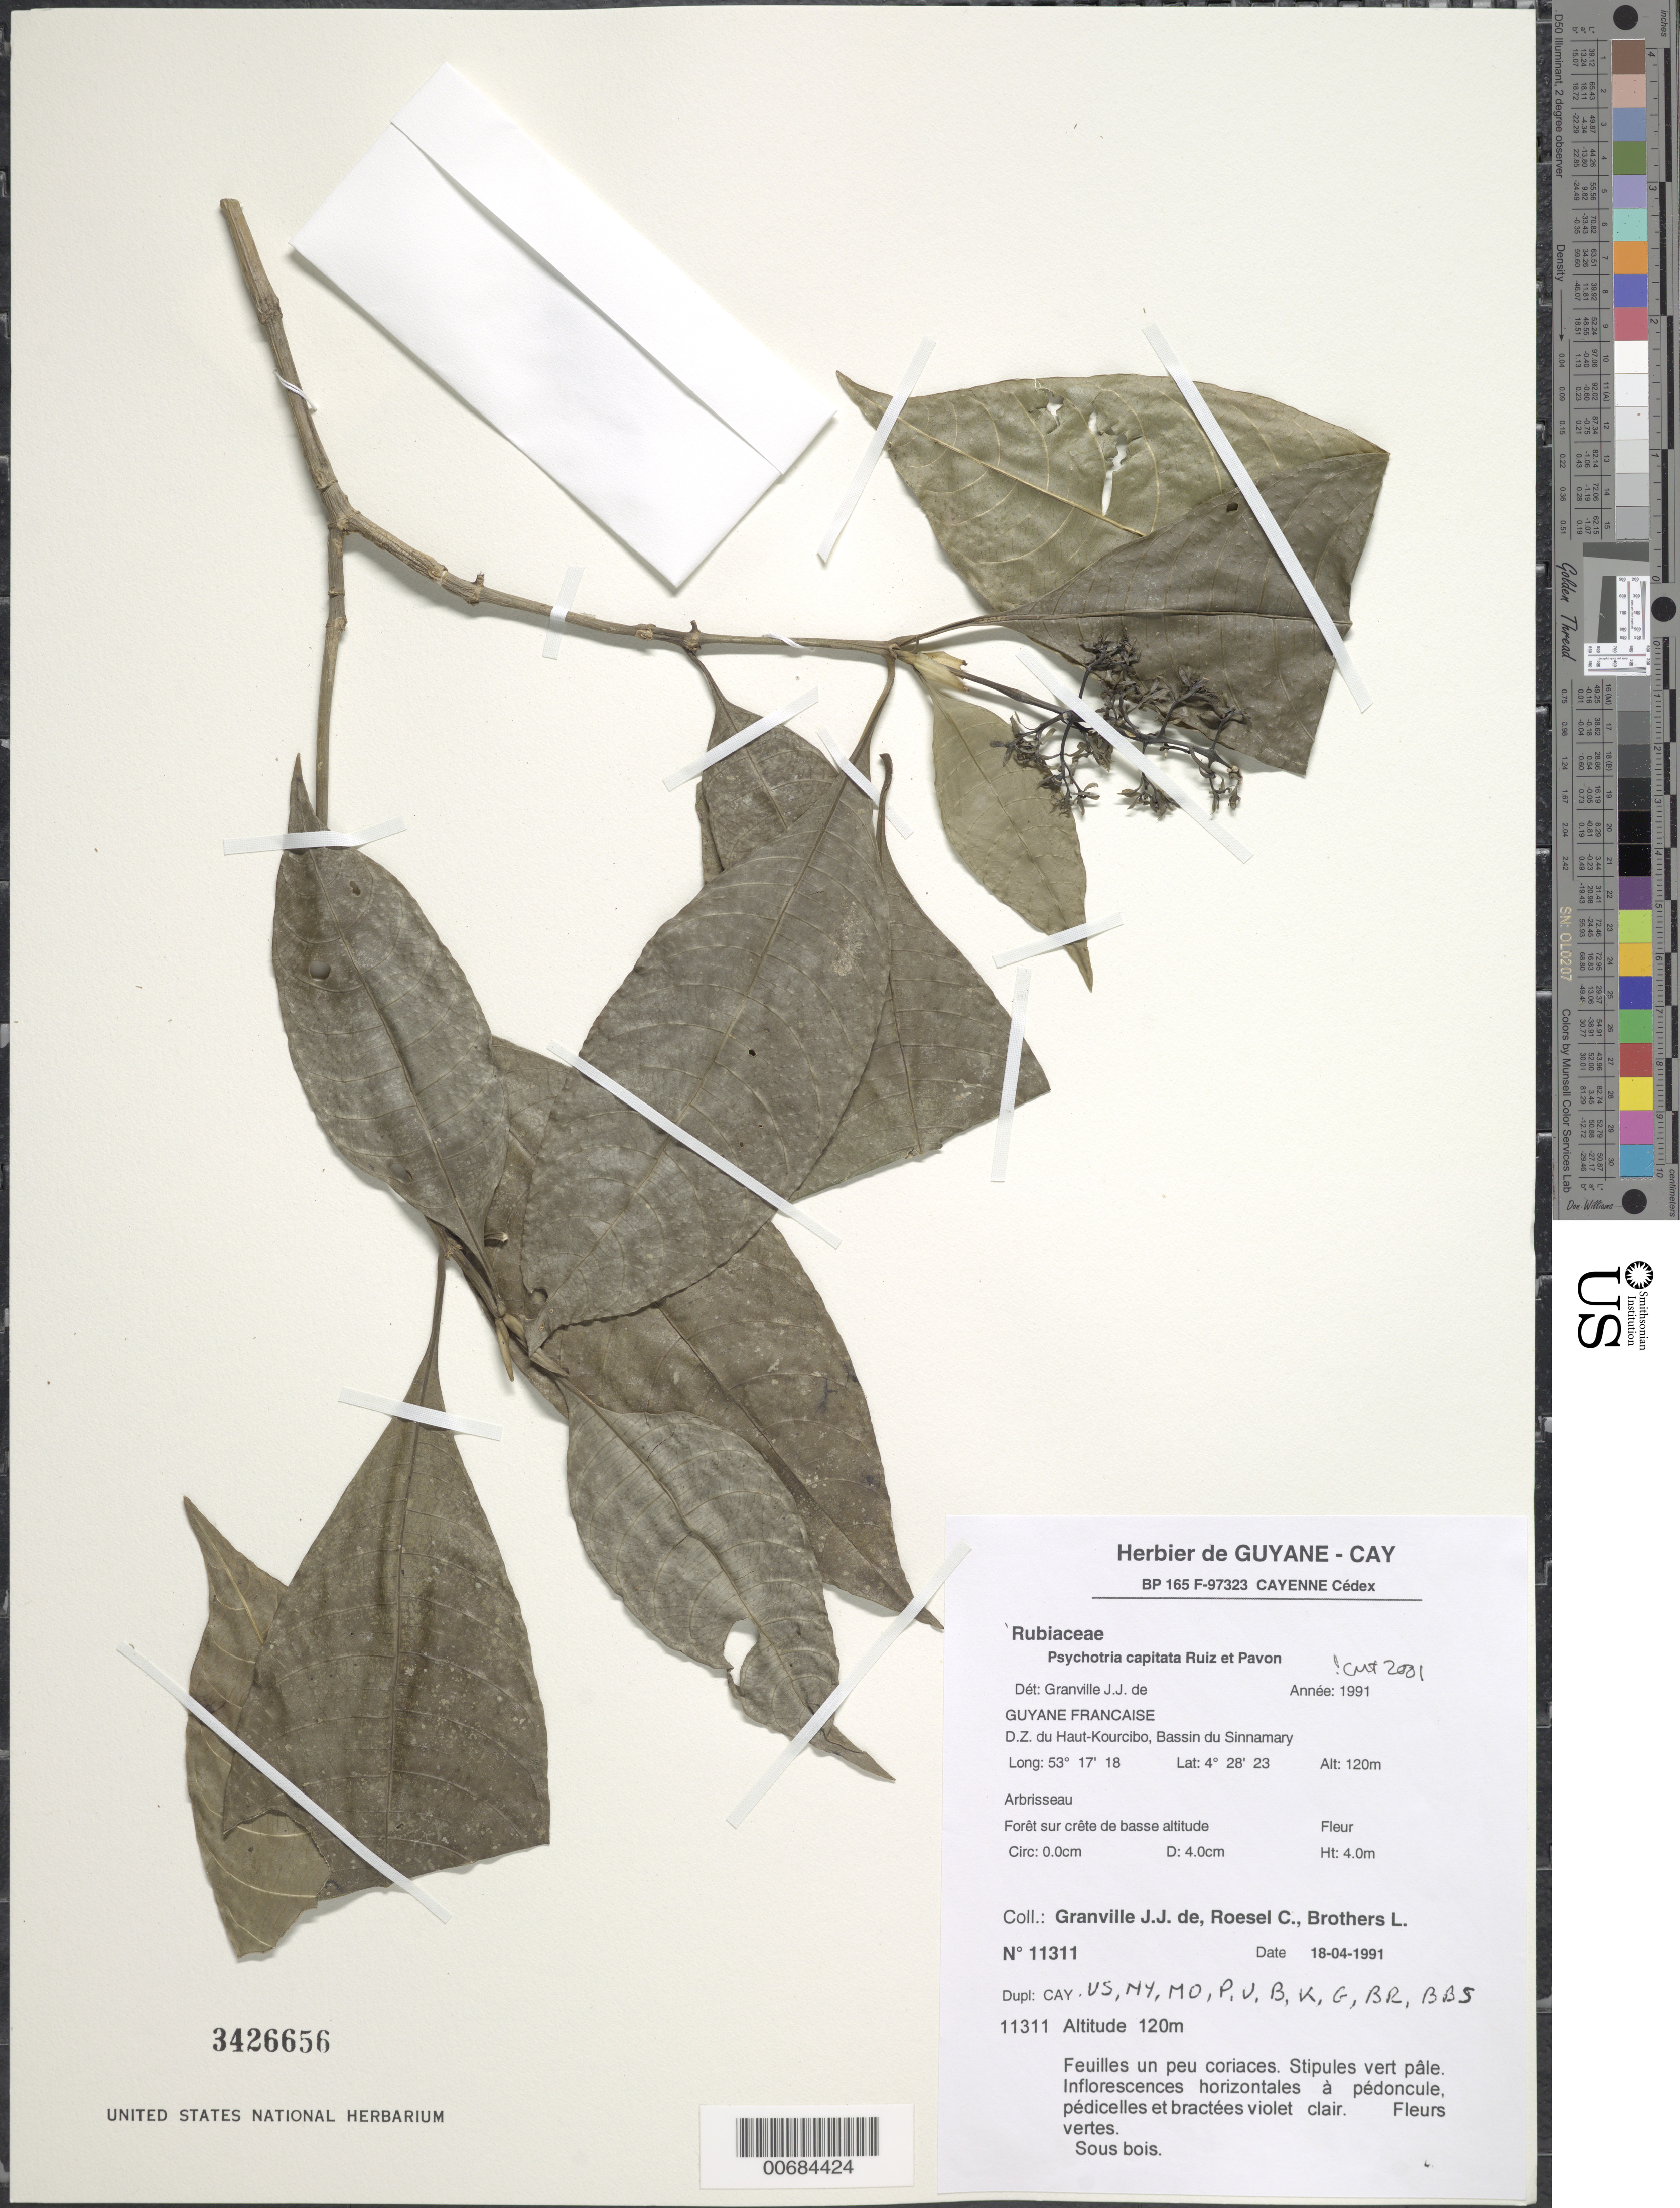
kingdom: Plantae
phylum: Tracheophyta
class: Magnoliopsida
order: Gentianales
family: Rubiaceae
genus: Palicourea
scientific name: Palicourea violacea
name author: (Aubl.) A. Rich.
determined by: Kirkbride, J. H., Jr.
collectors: J.-J. de Granville, C. S. Roesel & L. Brothers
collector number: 11311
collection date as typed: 18-Apr-91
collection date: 1991-04-18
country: French Guiana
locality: D.Z. du Haut-Kourcibo, Bassin du Sinnamary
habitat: Forêt sur crete de basse altitude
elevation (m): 120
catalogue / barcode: US 3426656